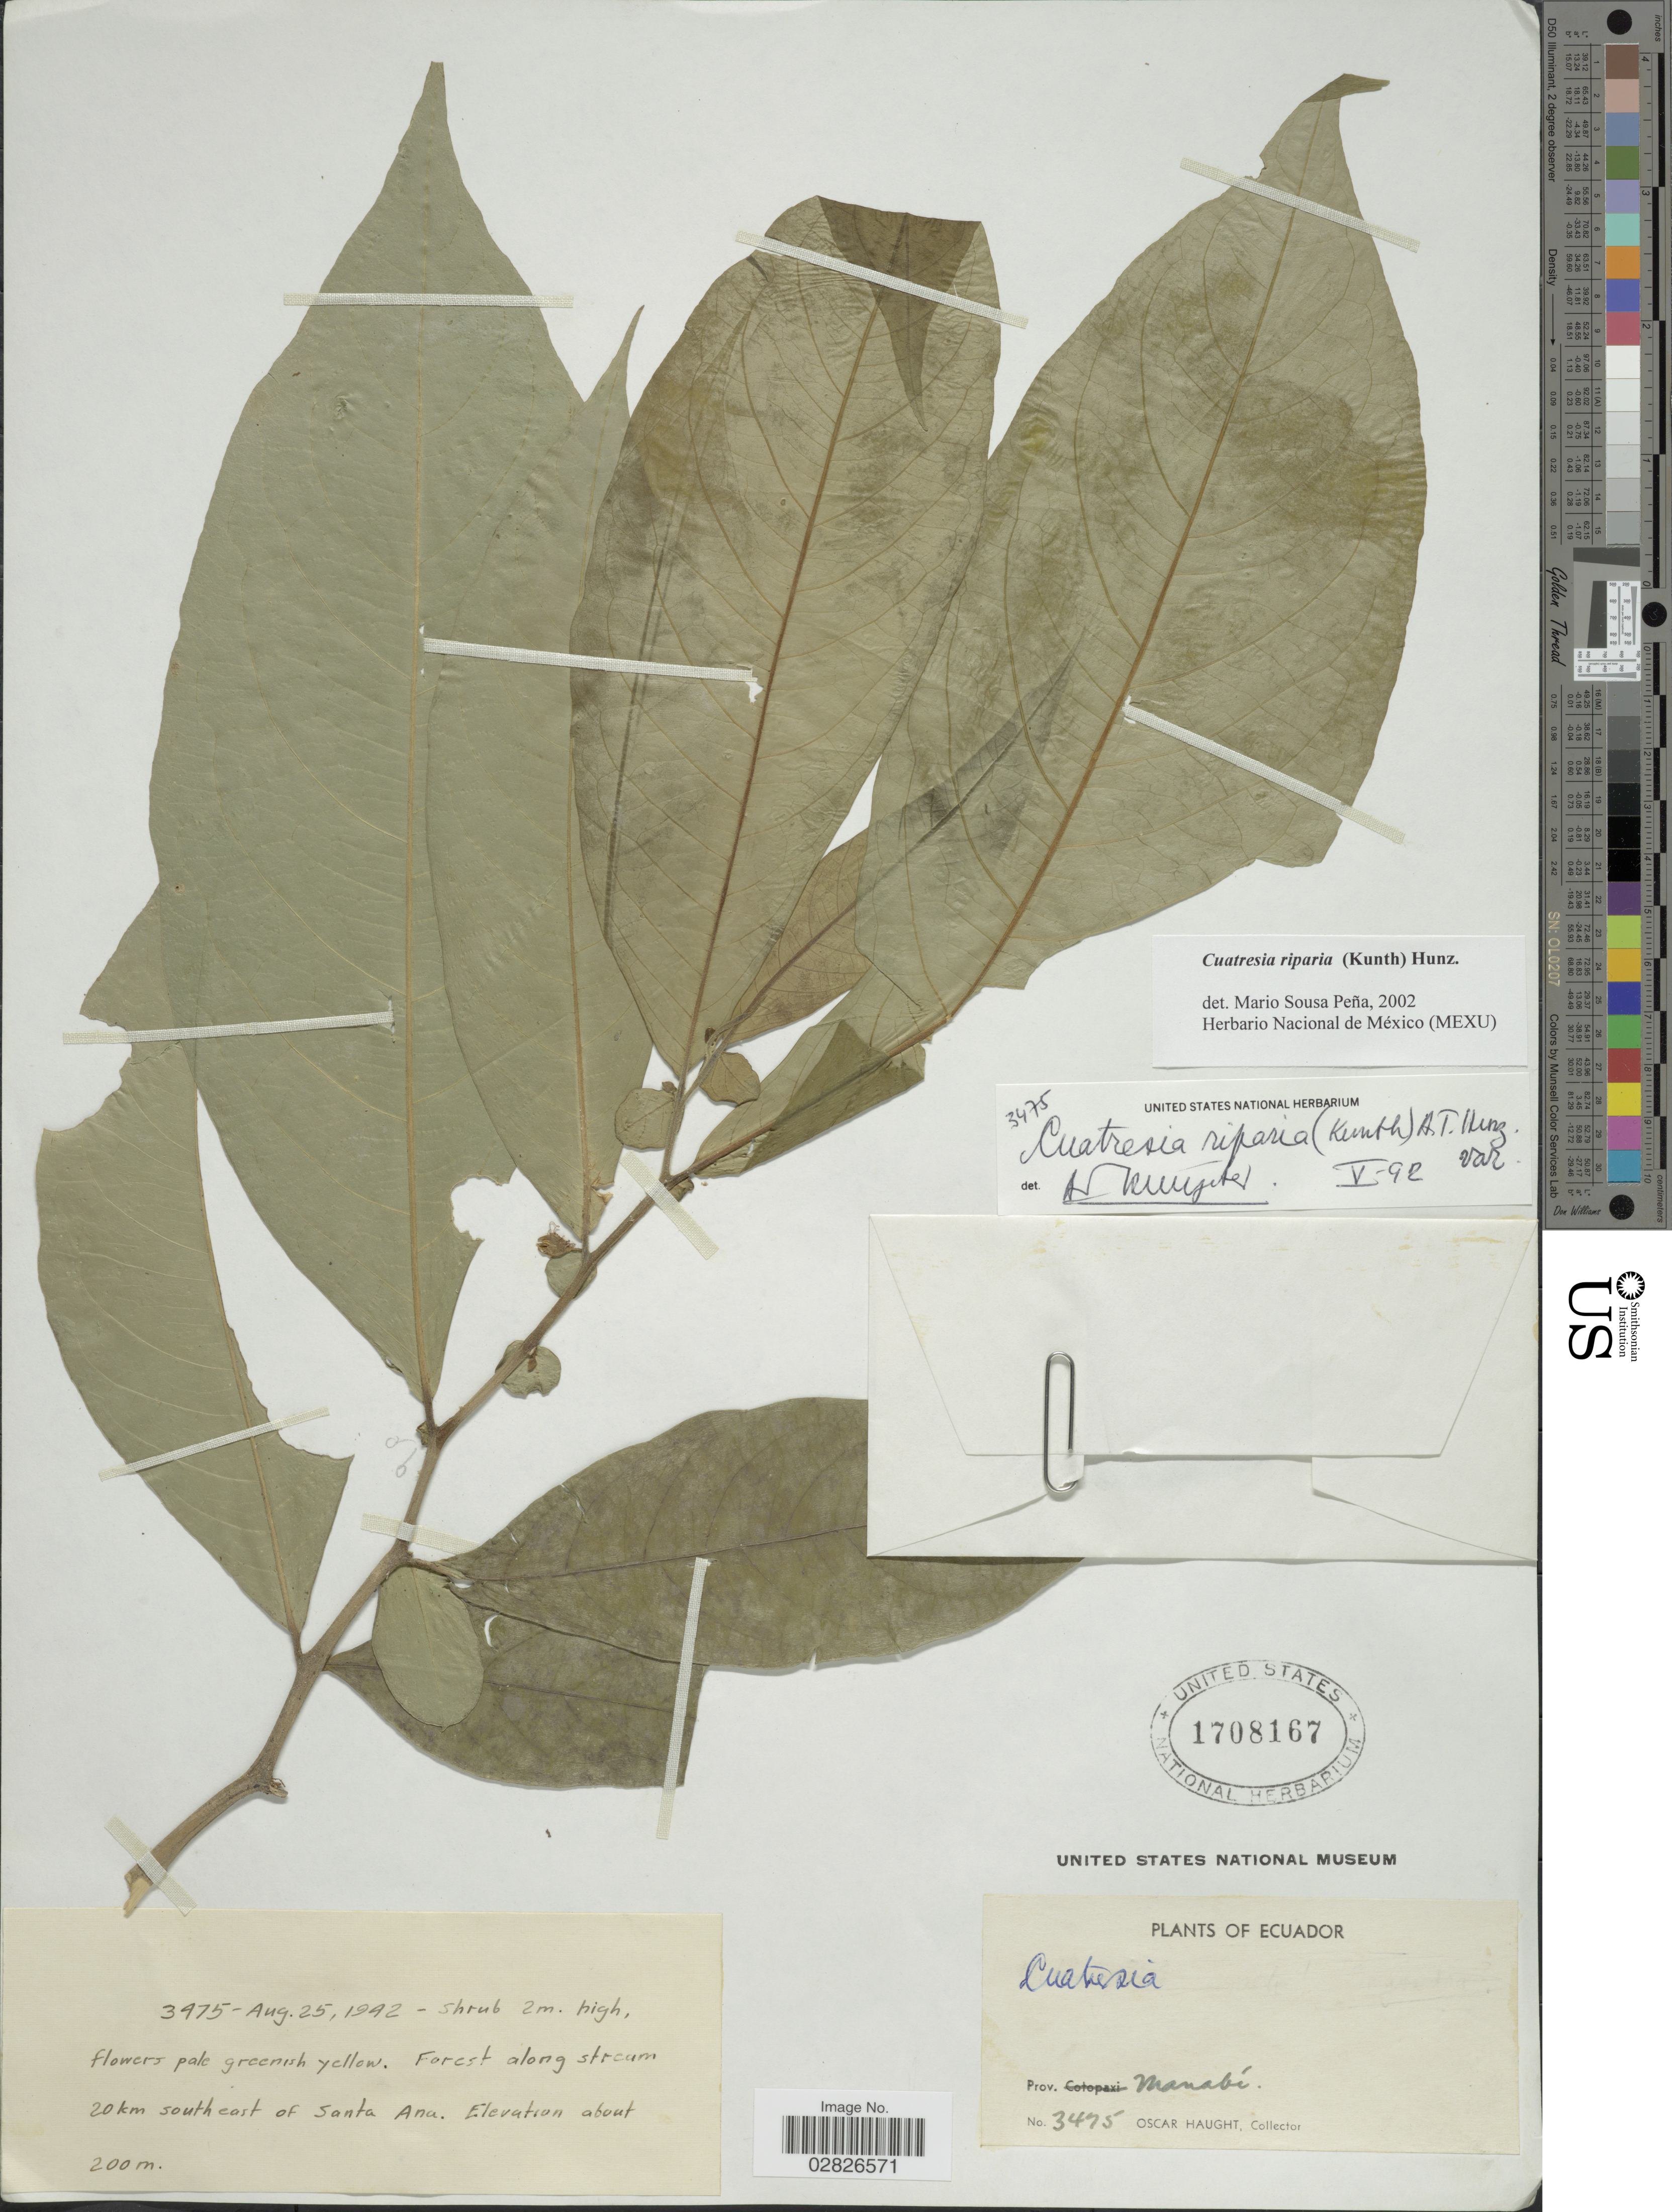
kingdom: Plantae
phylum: Tracheophyta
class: Magnoliopsida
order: Solanales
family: Solanaceae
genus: Cuatresia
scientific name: Cuatresia riparia var. riparia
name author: (Kunth) Hunz.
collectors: O. L. Haught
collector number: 3475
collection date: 1942-08-25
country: Ecuador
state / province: Manabí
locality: Forest along stream 20 km southeast of Santa Ana.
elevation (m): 200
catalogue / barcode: US 1708167